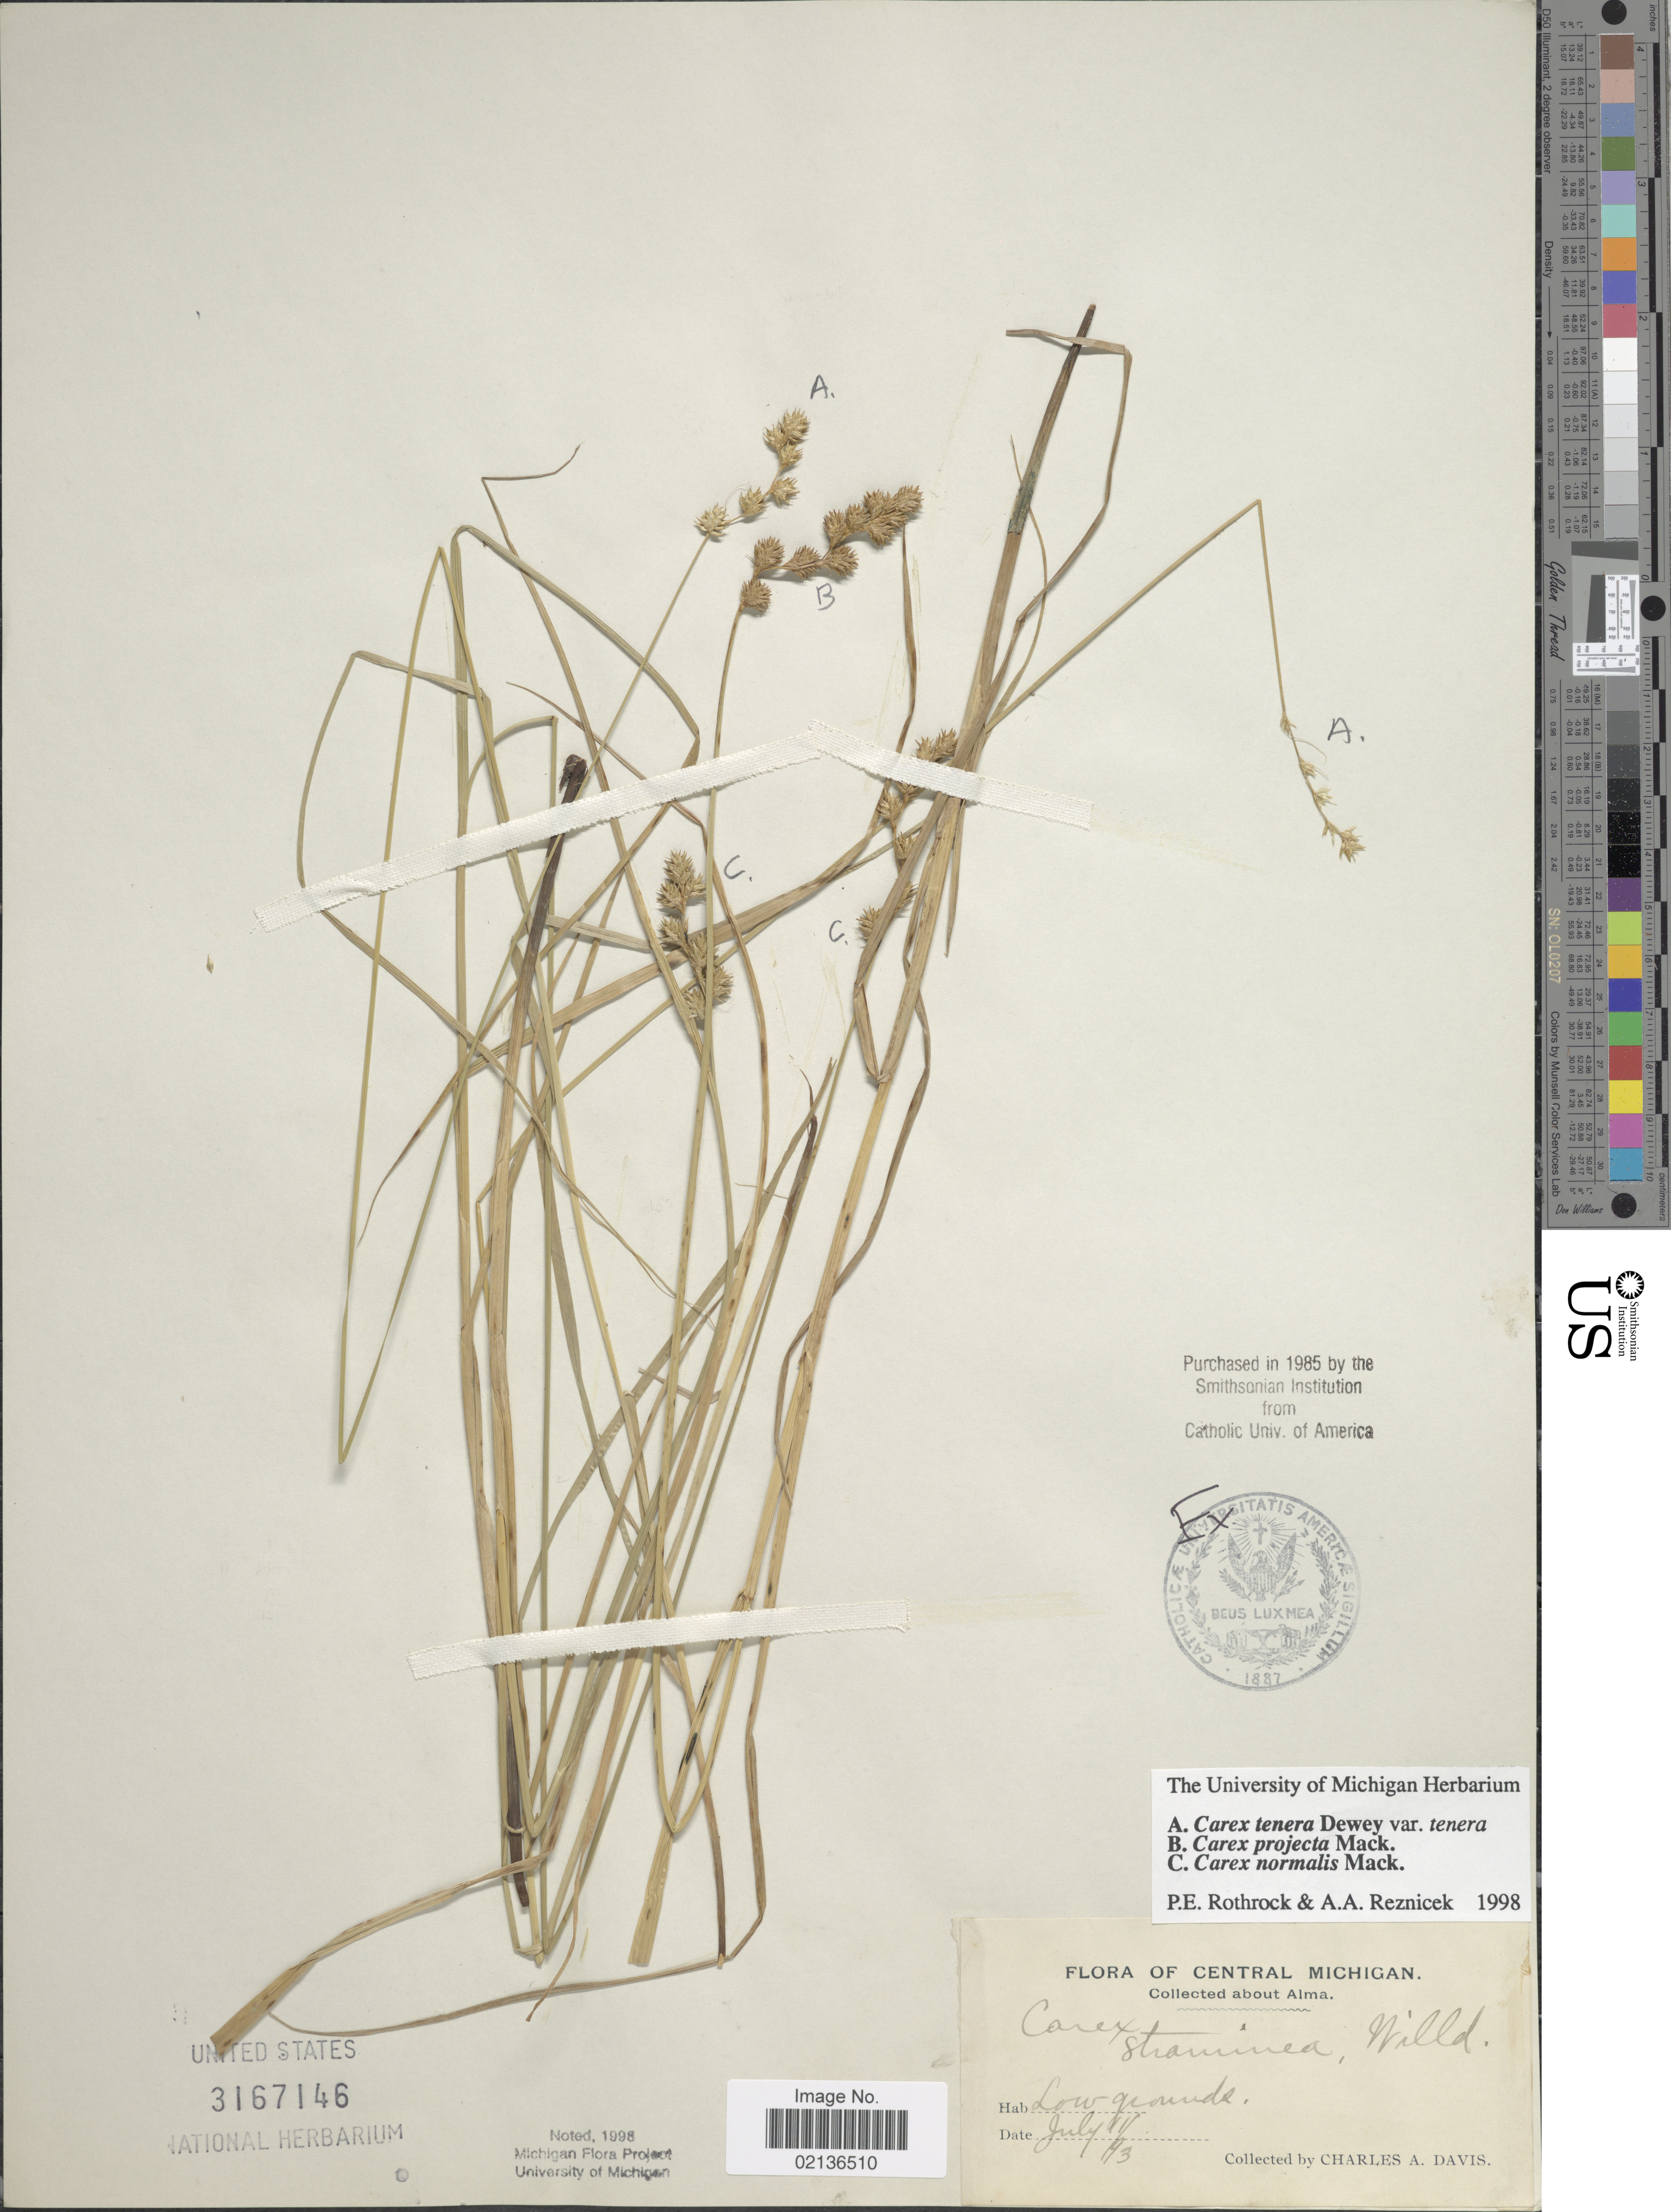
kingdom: Plantae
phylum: Tracheophyta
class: Liliopsida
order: Poales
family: Cyperaceae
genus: Carex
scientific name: Carex tenera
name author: Dewey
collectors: C. Davis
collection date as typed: Transcribed d/m/y: 11/7/93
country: United States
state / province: Michigan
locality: Central Michigan, about Alma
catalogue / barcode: US 3167146